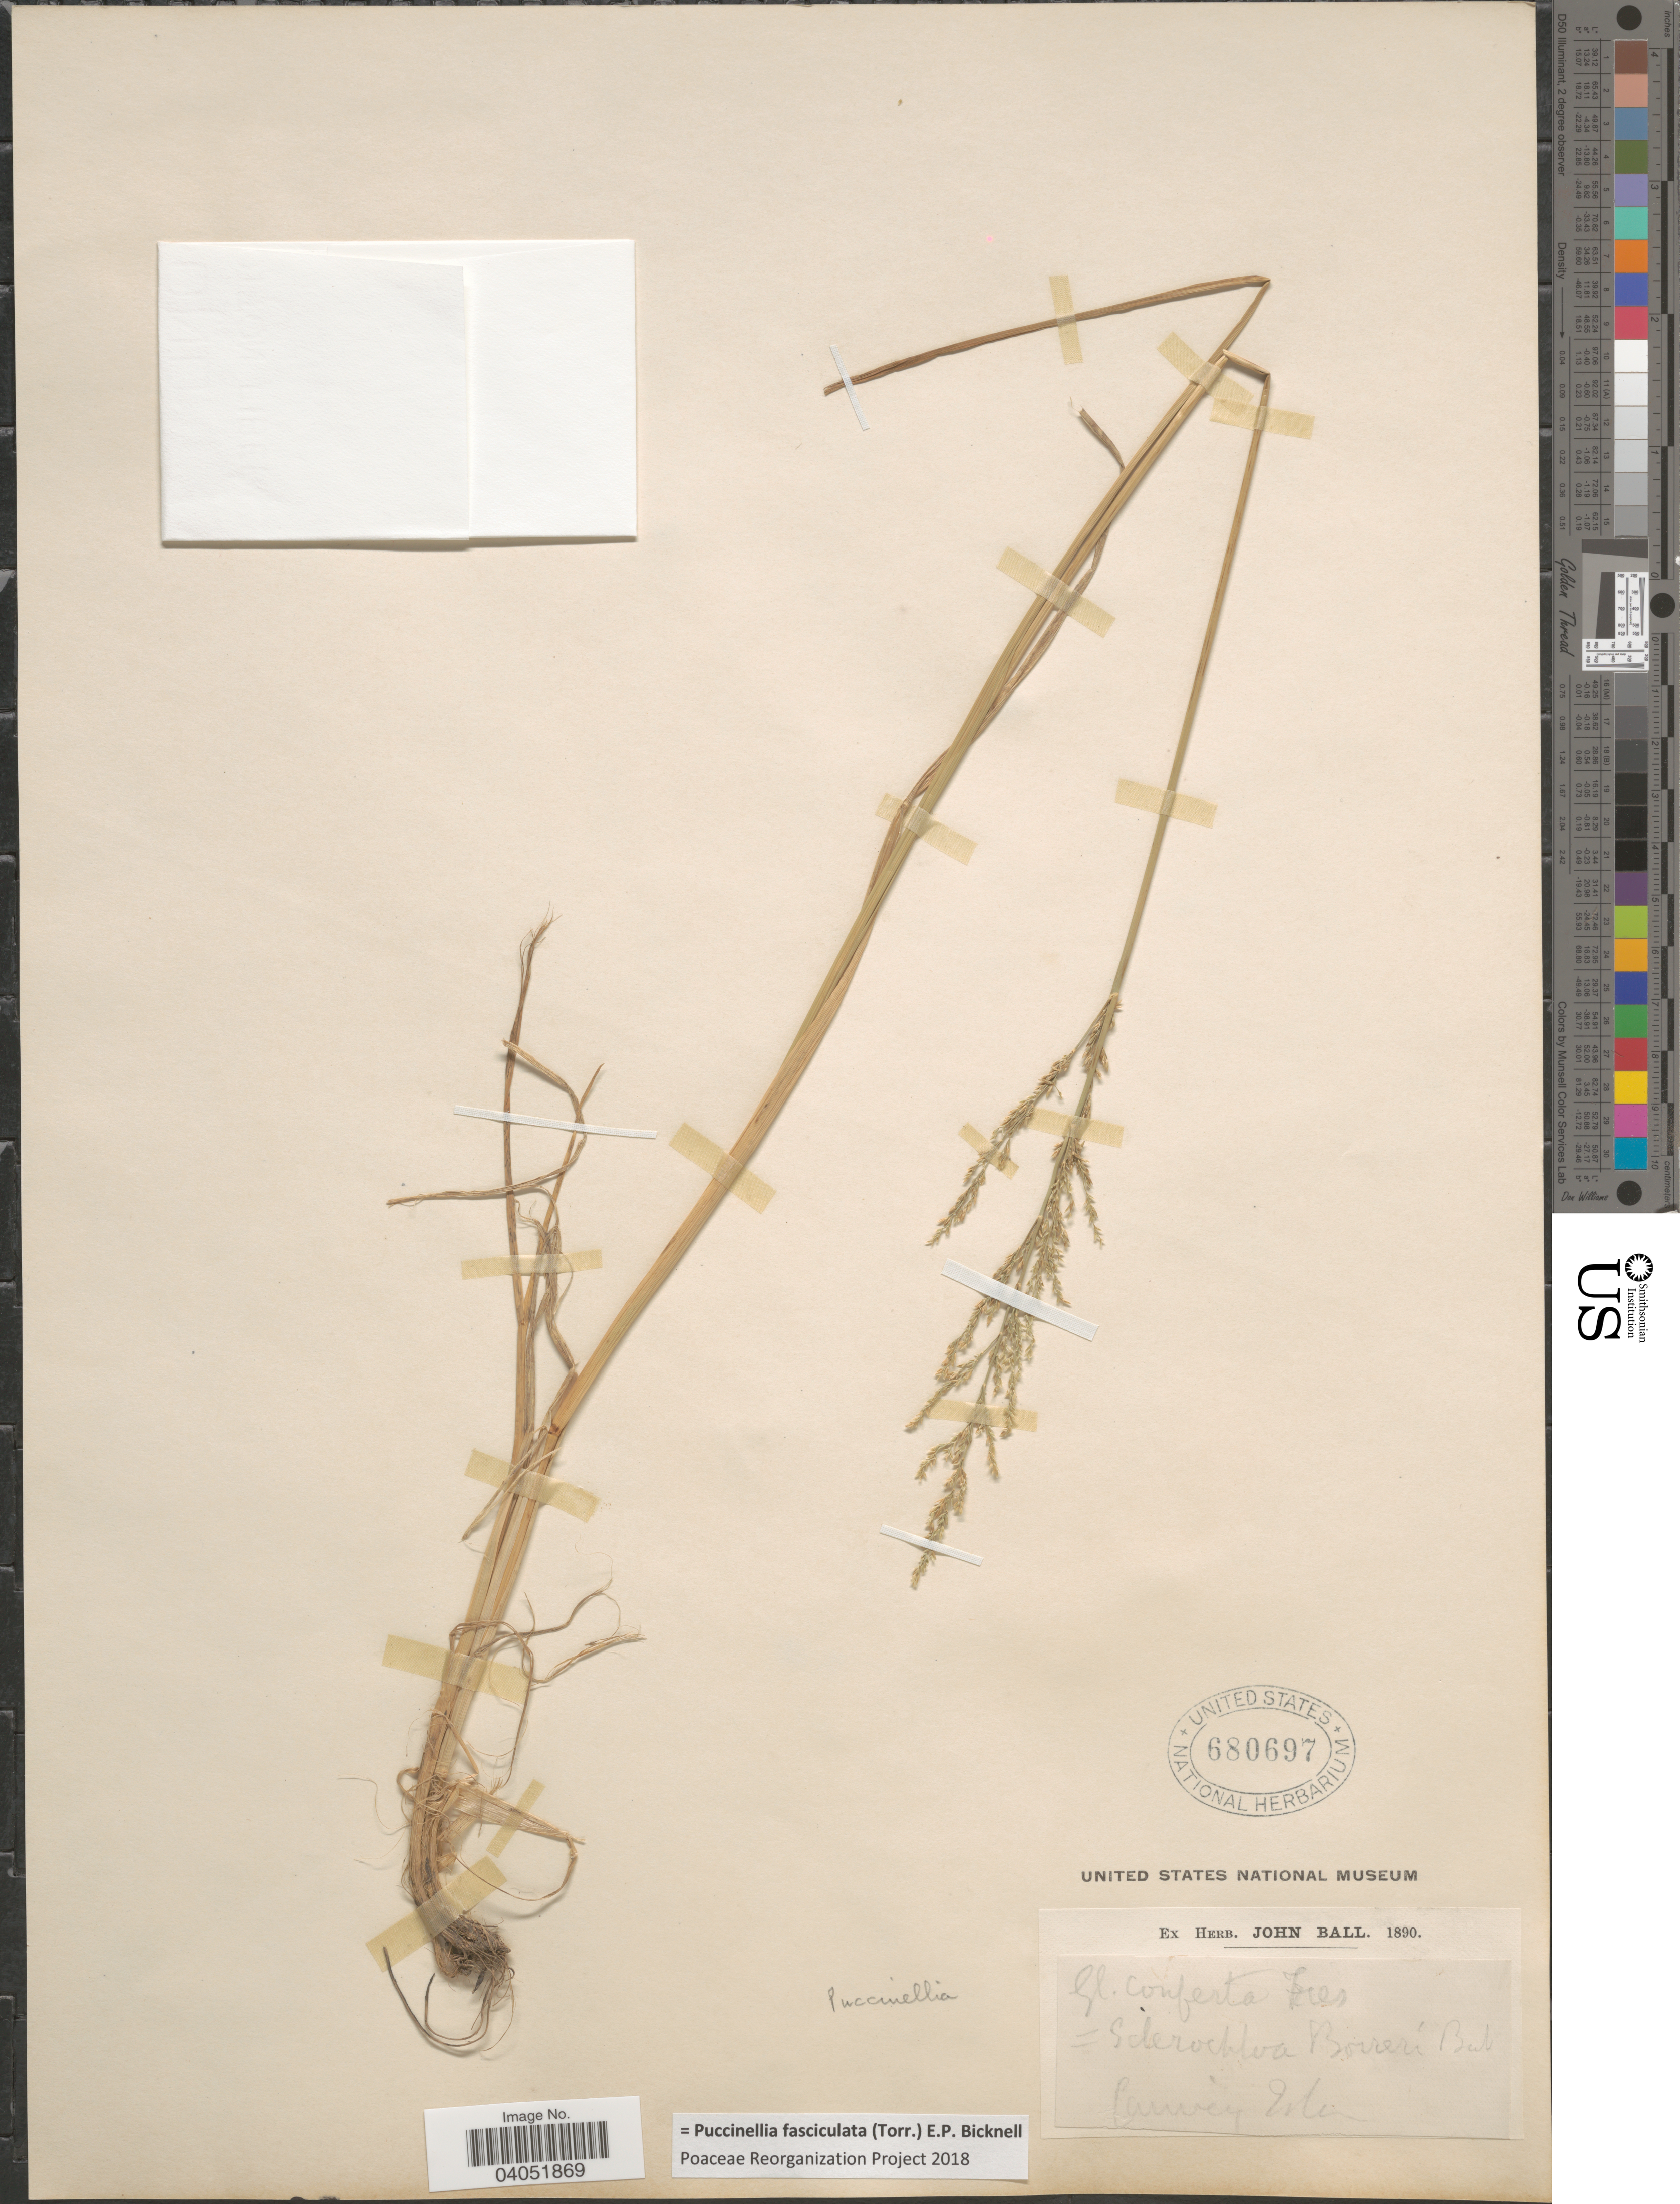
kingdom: Plantae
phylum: Tracheophyta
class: Liliopsida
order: Poales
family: Poaceae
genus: Puccinellia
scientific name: Puccinellia fasciculata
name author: (Torr.) E.P. Bicknell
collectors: ex herb. John Ball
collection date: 1890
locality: Pamiey Mtn. [interpreted]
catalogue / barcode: US 680697